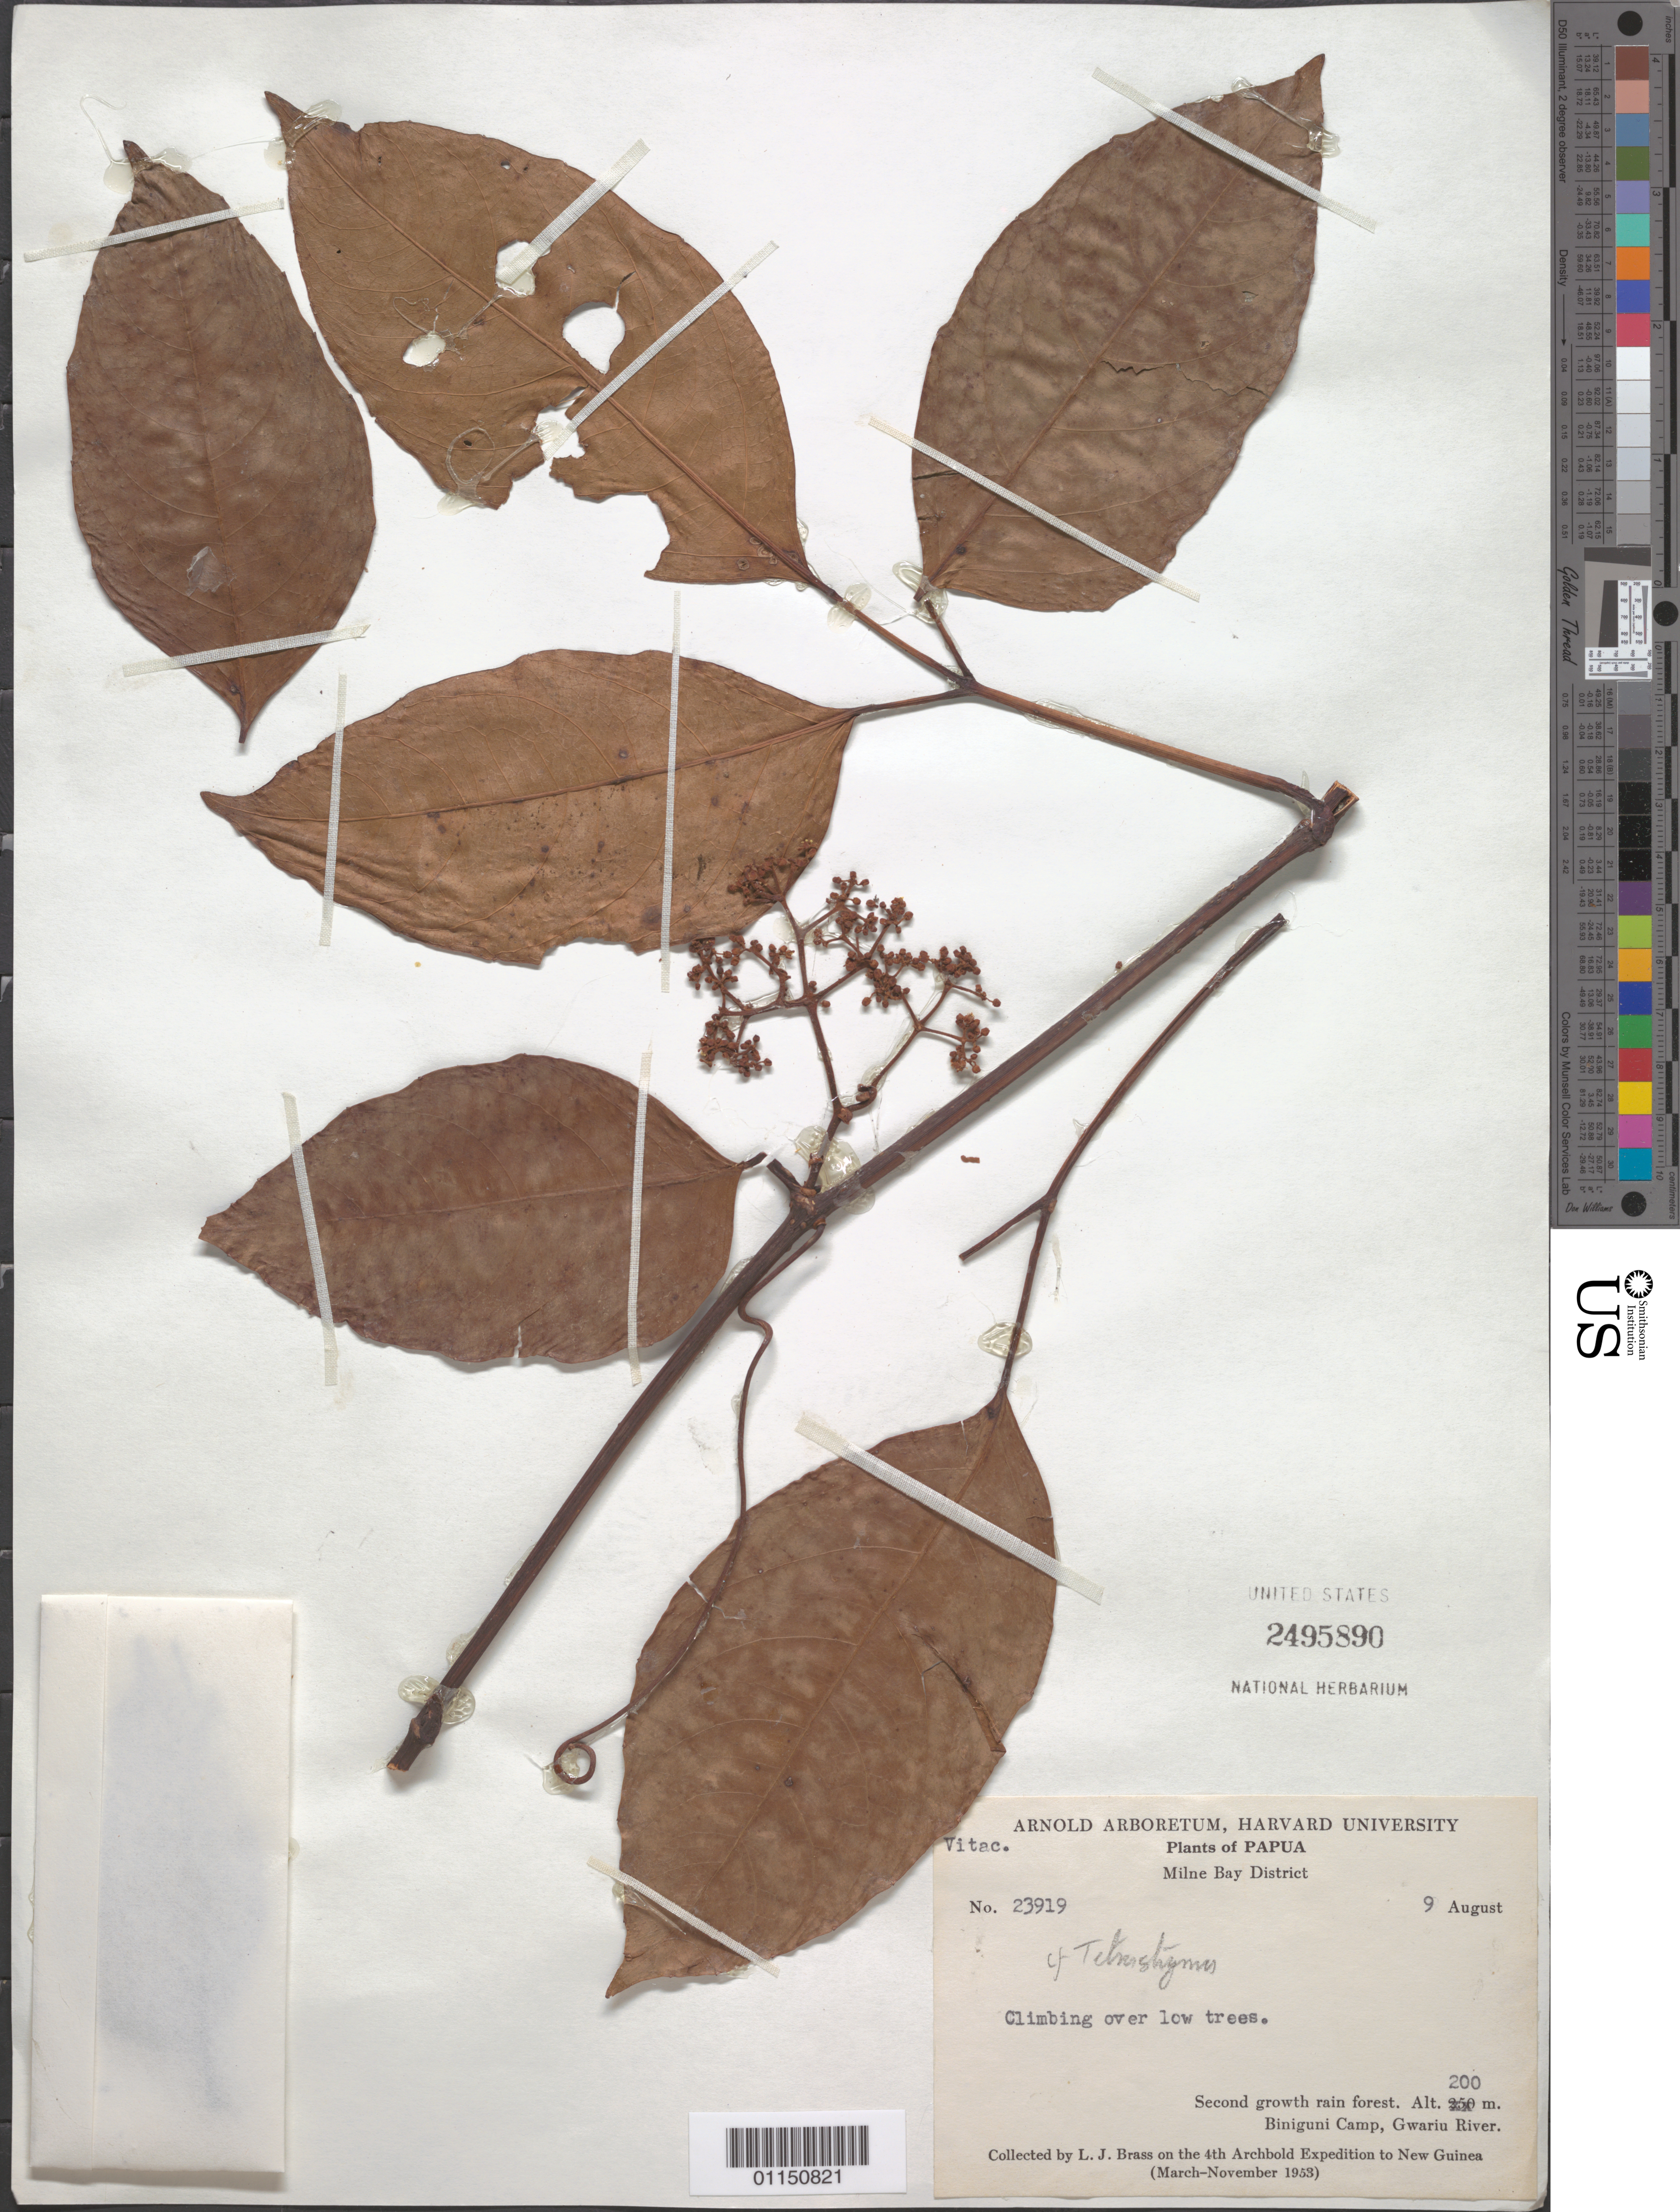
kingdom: Plantae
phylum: Tracheophyta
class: Magnoliopsida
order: Vitales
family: Vitaceae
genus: Tetrastigma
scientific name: Tetrastigma sp.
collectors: L. J. Brass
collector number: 23919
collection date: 1953-08-09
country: Papua New Guinea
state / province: Papua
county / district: Milne Bay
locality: Biniguni Camp, Gwariu River.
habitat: Second growth rain forest. Climbing over low trees.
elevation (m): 200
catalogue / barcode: US 2495890